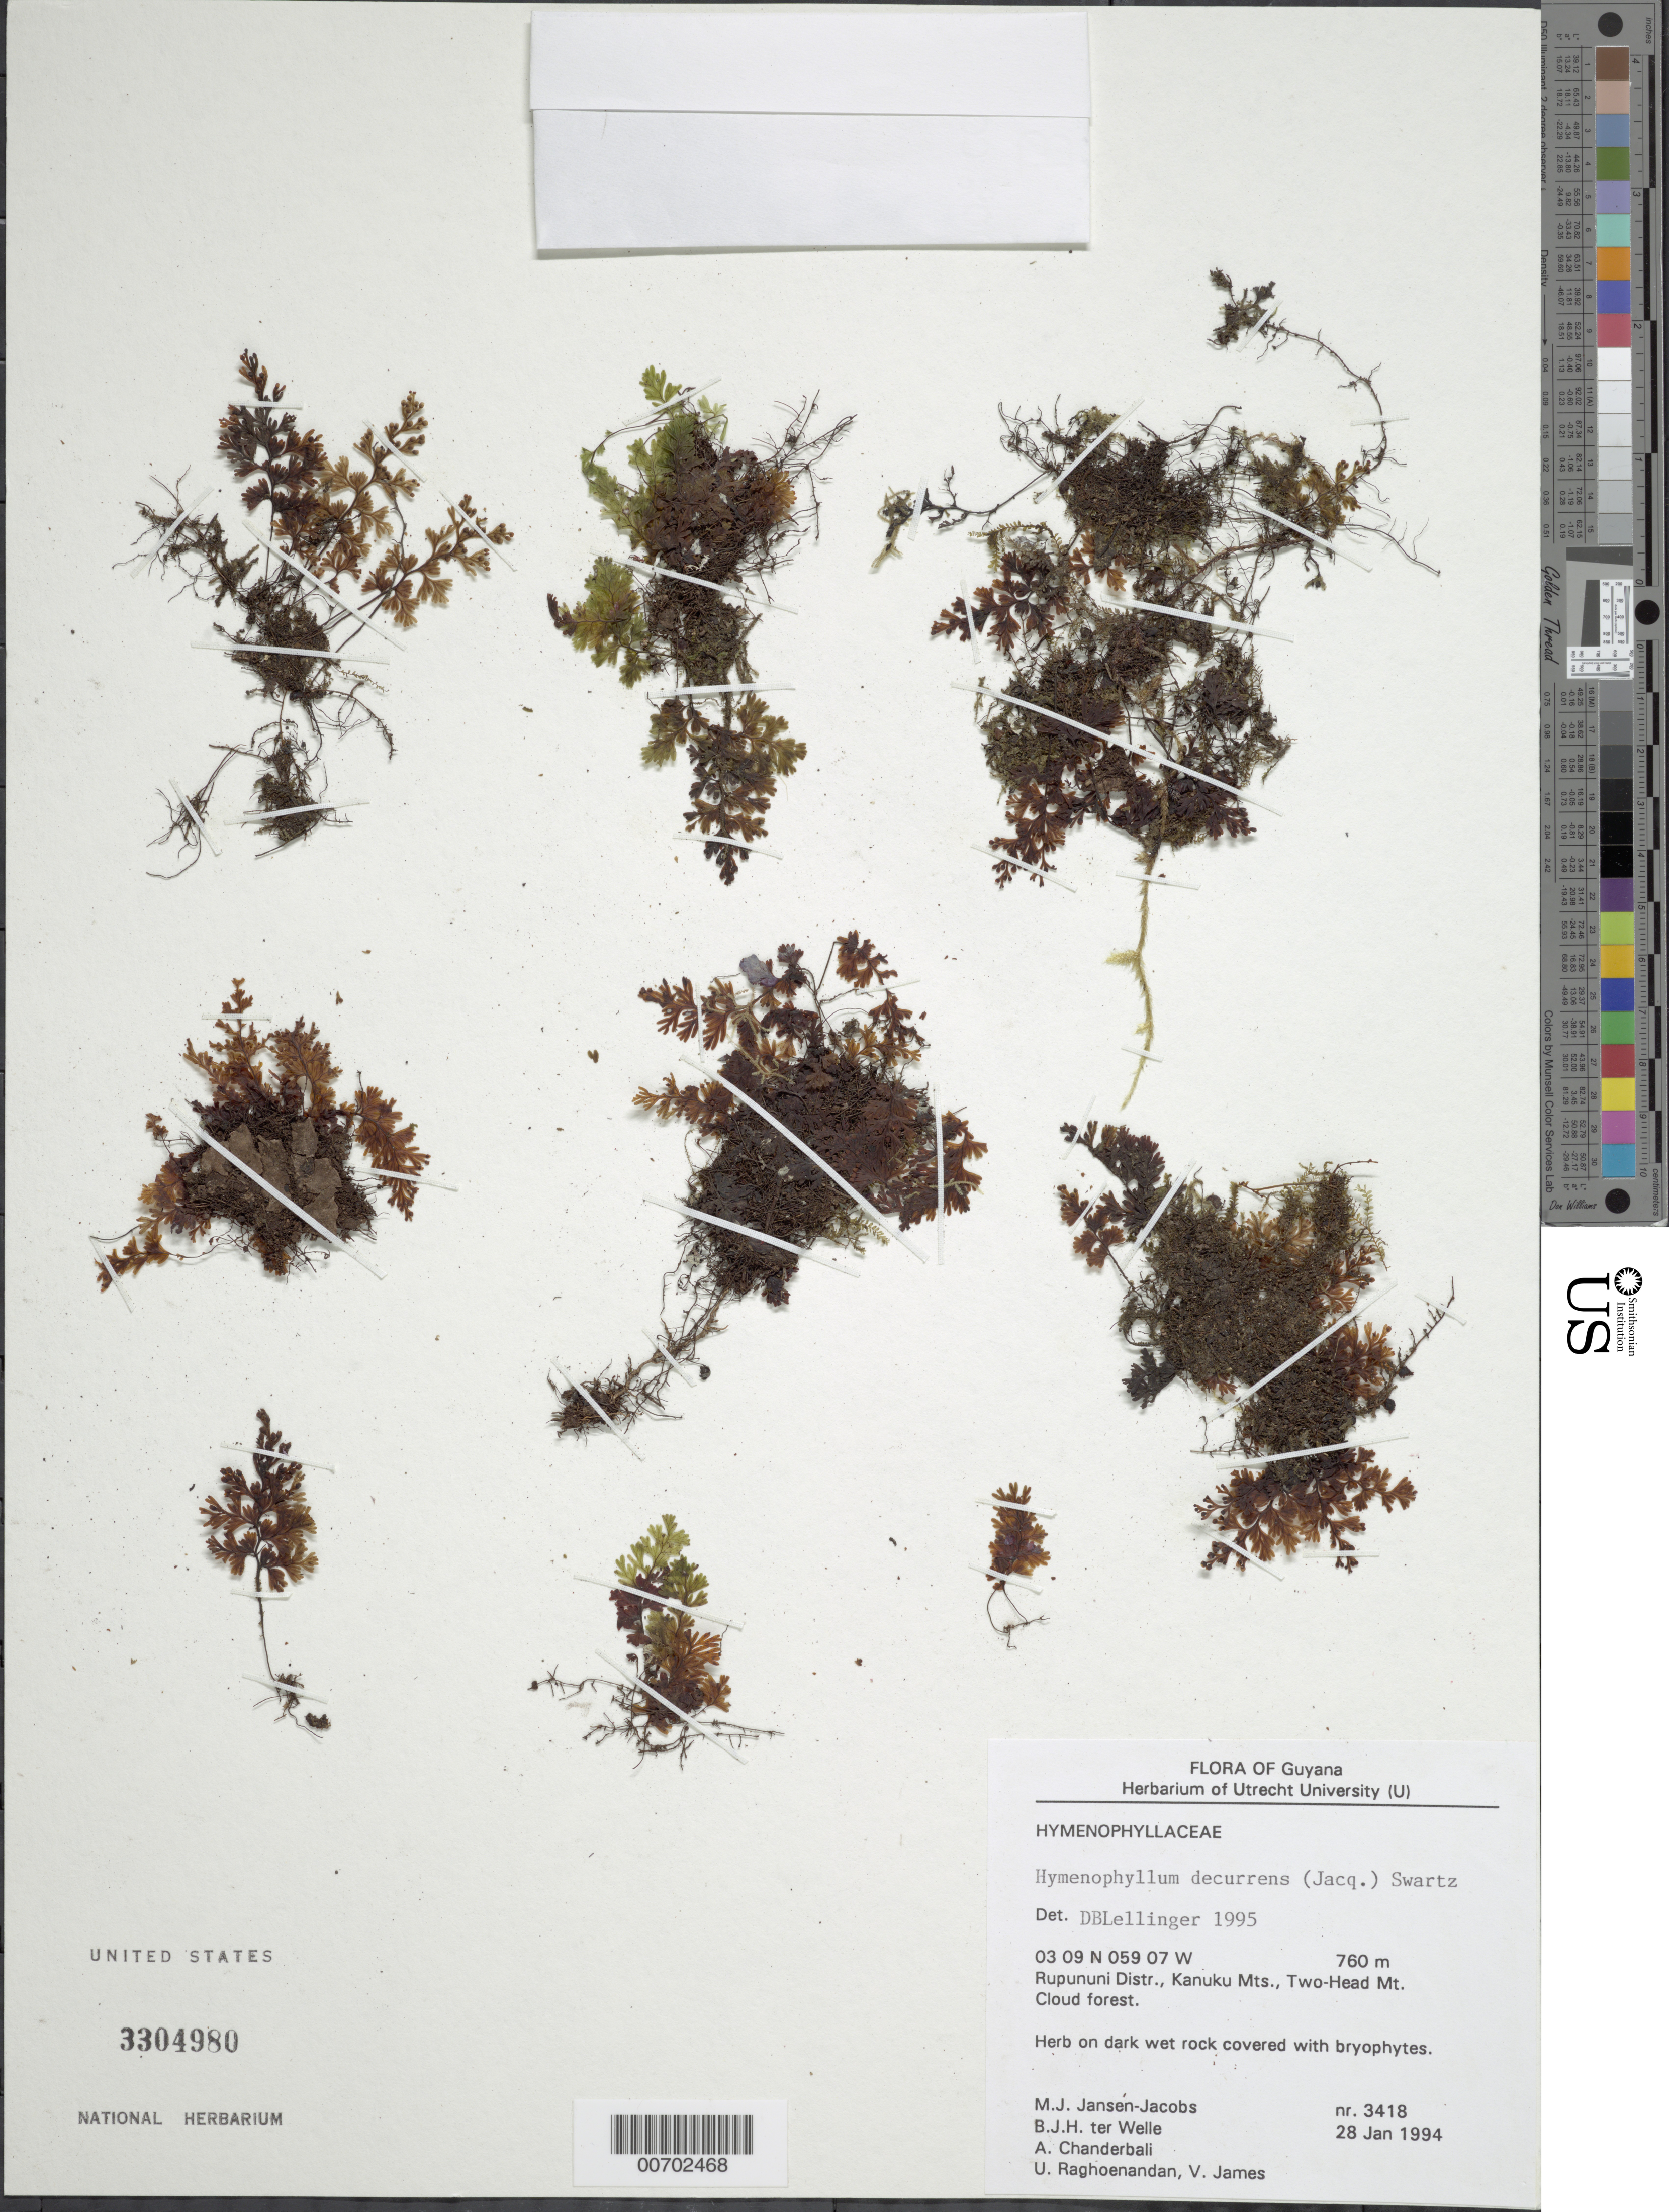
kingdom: Plantae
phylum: Tracheophyta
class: Polypodiopsida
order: Hymenophyllales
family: Hymenophyllaceae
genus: Hymenophyllum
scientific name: Hymenophyllum decurrens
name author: (Jacq.) Sw.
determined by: Lellinger, David B., (BOT), Smithsonian Institution - National Museum of Natural History (UNITED STATES)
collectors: M. J. Jansen-Jacobs, B. Welle, A. S. Chanderbali, U. Raghoenandan & V. James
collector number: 3418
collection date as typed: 28-Jan-94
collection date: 1994-01-28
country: Guyana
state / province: U. Takutu-U. Essequibo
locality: Two-Head Mt., Kanuku Mts.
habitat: Cloud forest; on dark wet rock covered with bryophytes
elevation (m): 760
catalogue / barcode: US 3304980